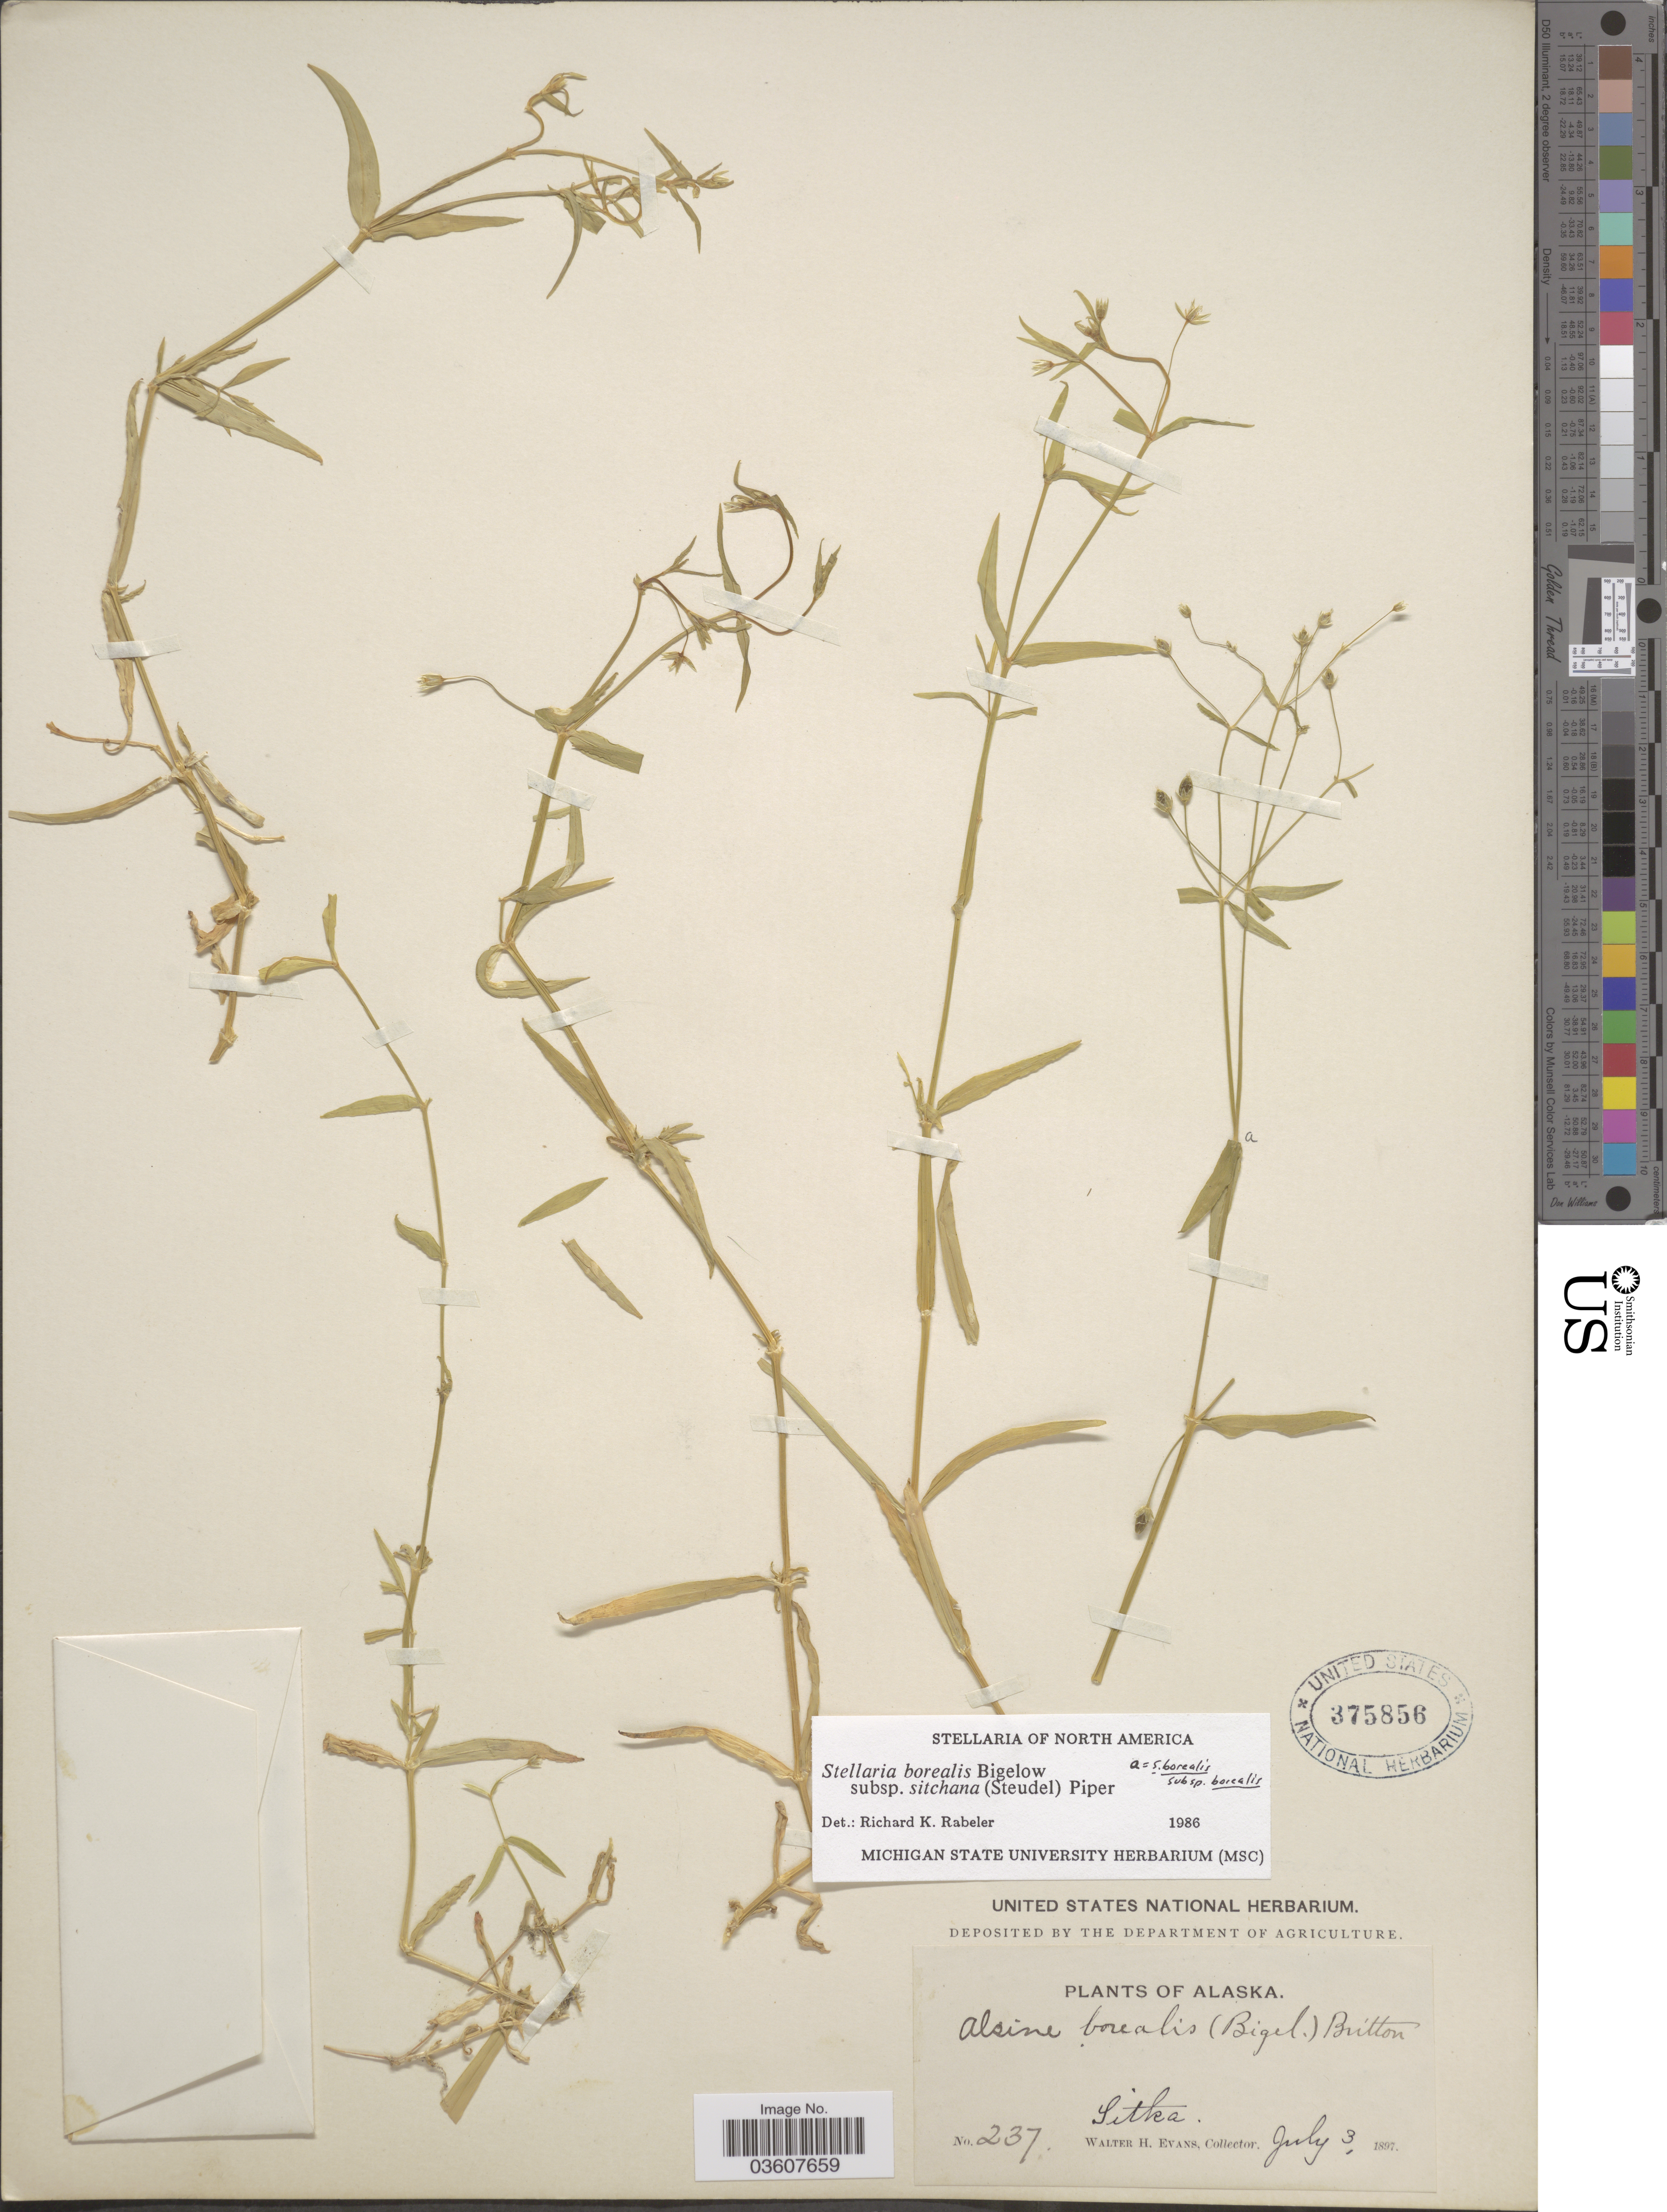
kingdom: Plantae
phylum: Tracheophyta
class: Magnoliopsida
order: Caryophyllales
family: Caryophyllaceae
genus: Stellaria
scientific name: Stellaria borealis subsp. sitchana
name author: (Steud.) Piper & Beattie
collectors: W. H. Evans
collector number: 237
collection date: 1897-07-03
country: United States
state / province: Alaska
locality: Sitka.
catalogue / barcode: US 375856